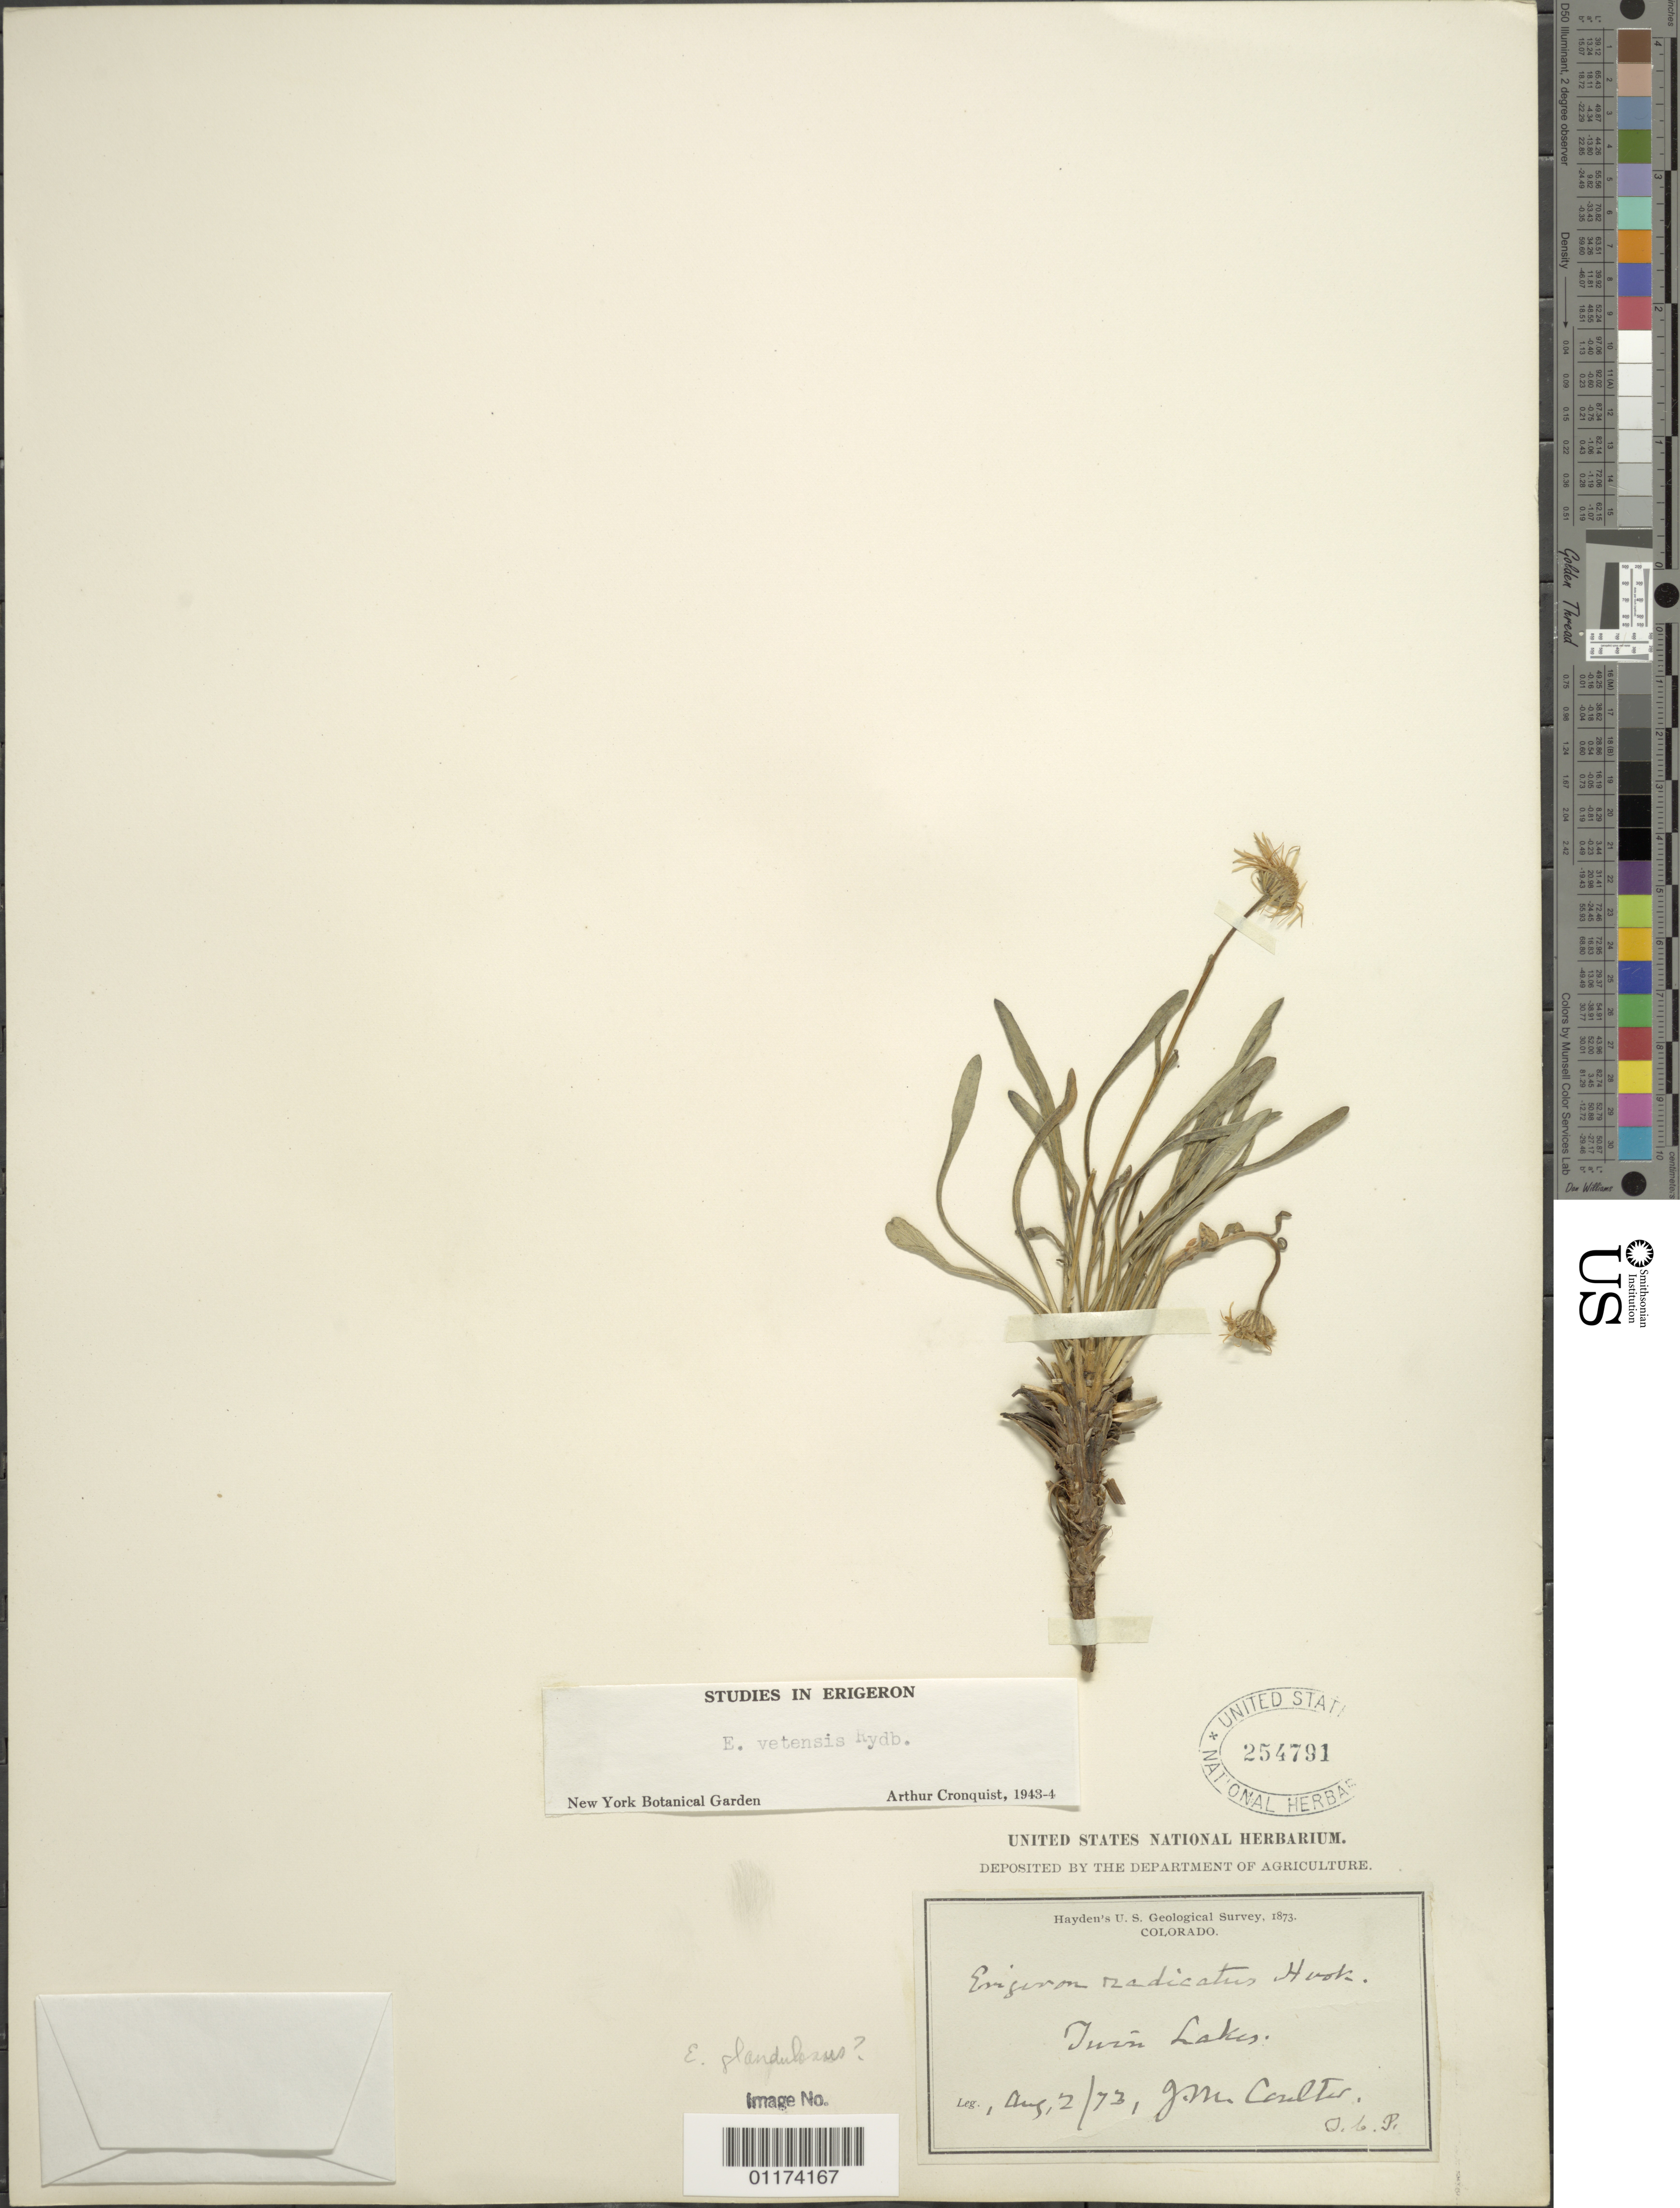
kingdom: Plantae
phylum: Tracheophyta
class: Magnoliopsida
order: Asterales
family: Asteraceae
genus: Erigeron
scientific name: Erigeron vetensis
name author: Rydb.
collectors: J. M. Coulter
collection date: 1873-08-02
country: United States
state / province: Colorado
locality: Twin lakes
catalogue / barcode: US 254791